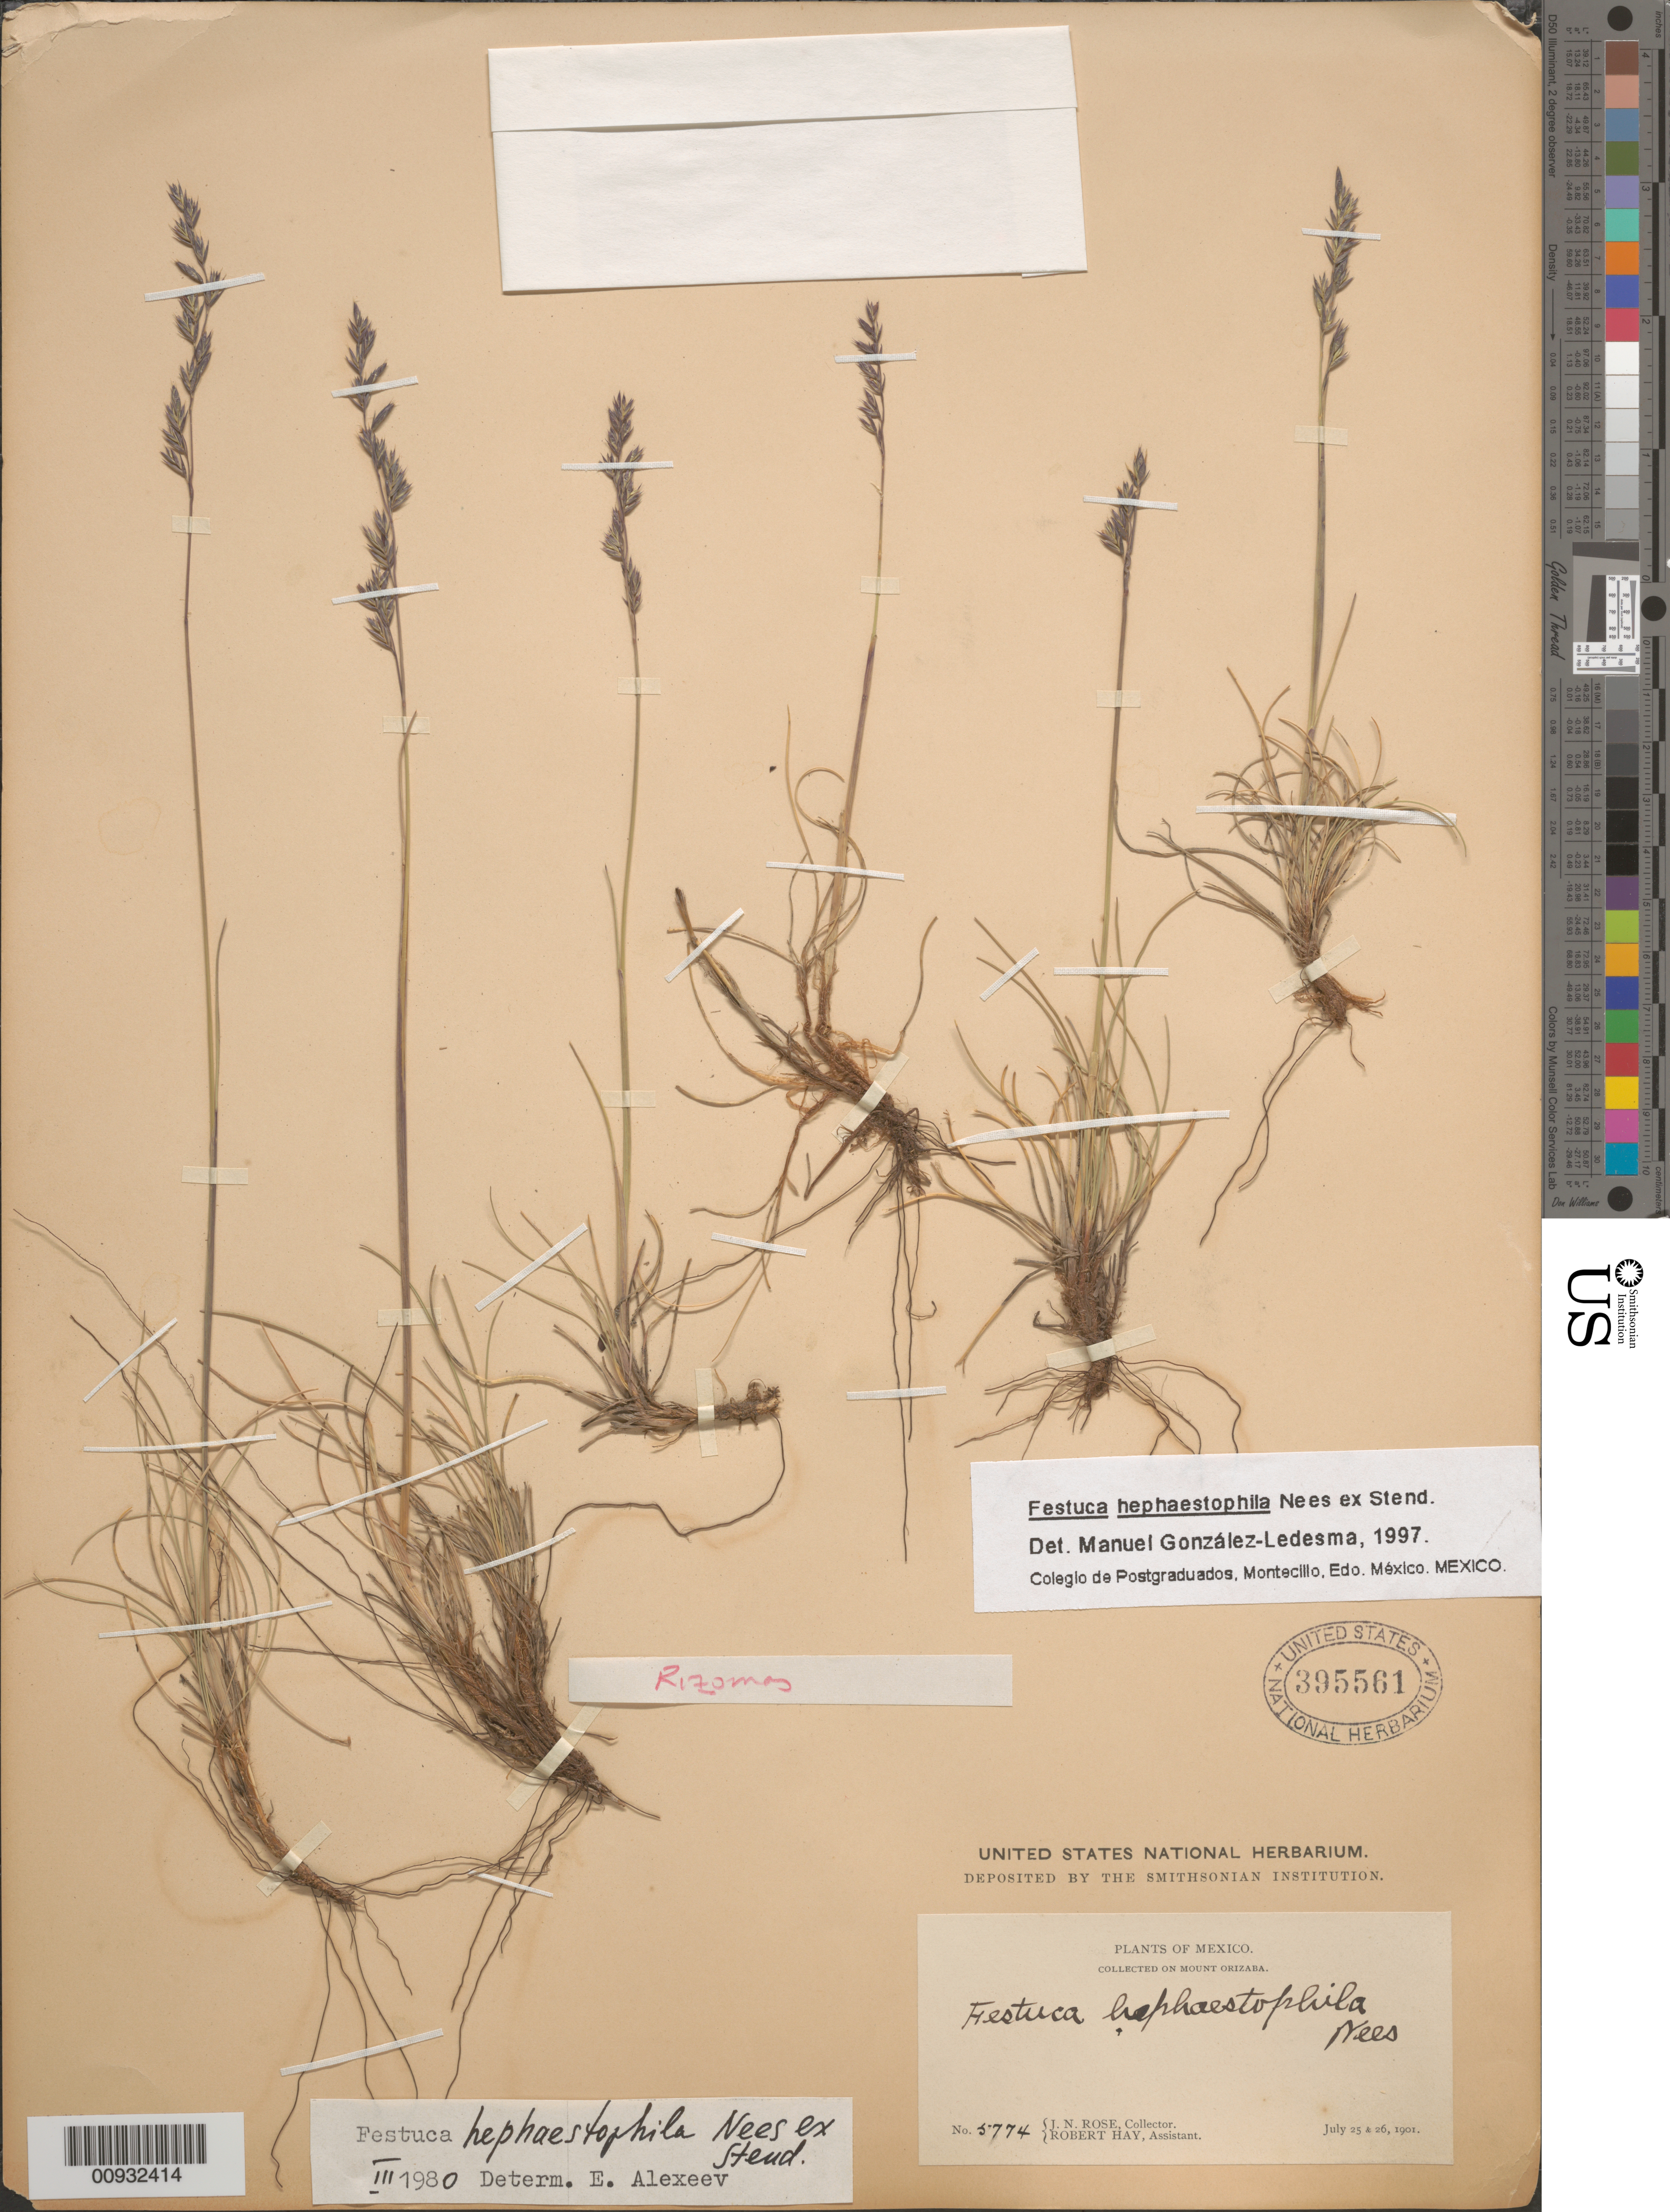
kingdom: Plantae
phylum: Tracheophyta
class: Liliopsida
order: Poales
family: Poaceae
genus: Festuca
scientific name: Festuca hephaestophila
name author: Nees ex Steud.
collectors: J. N. Rose & R. H. Hay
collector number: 5774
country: Mexico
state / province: Puebla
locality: Mt. Orizaba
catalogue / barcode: US 395561